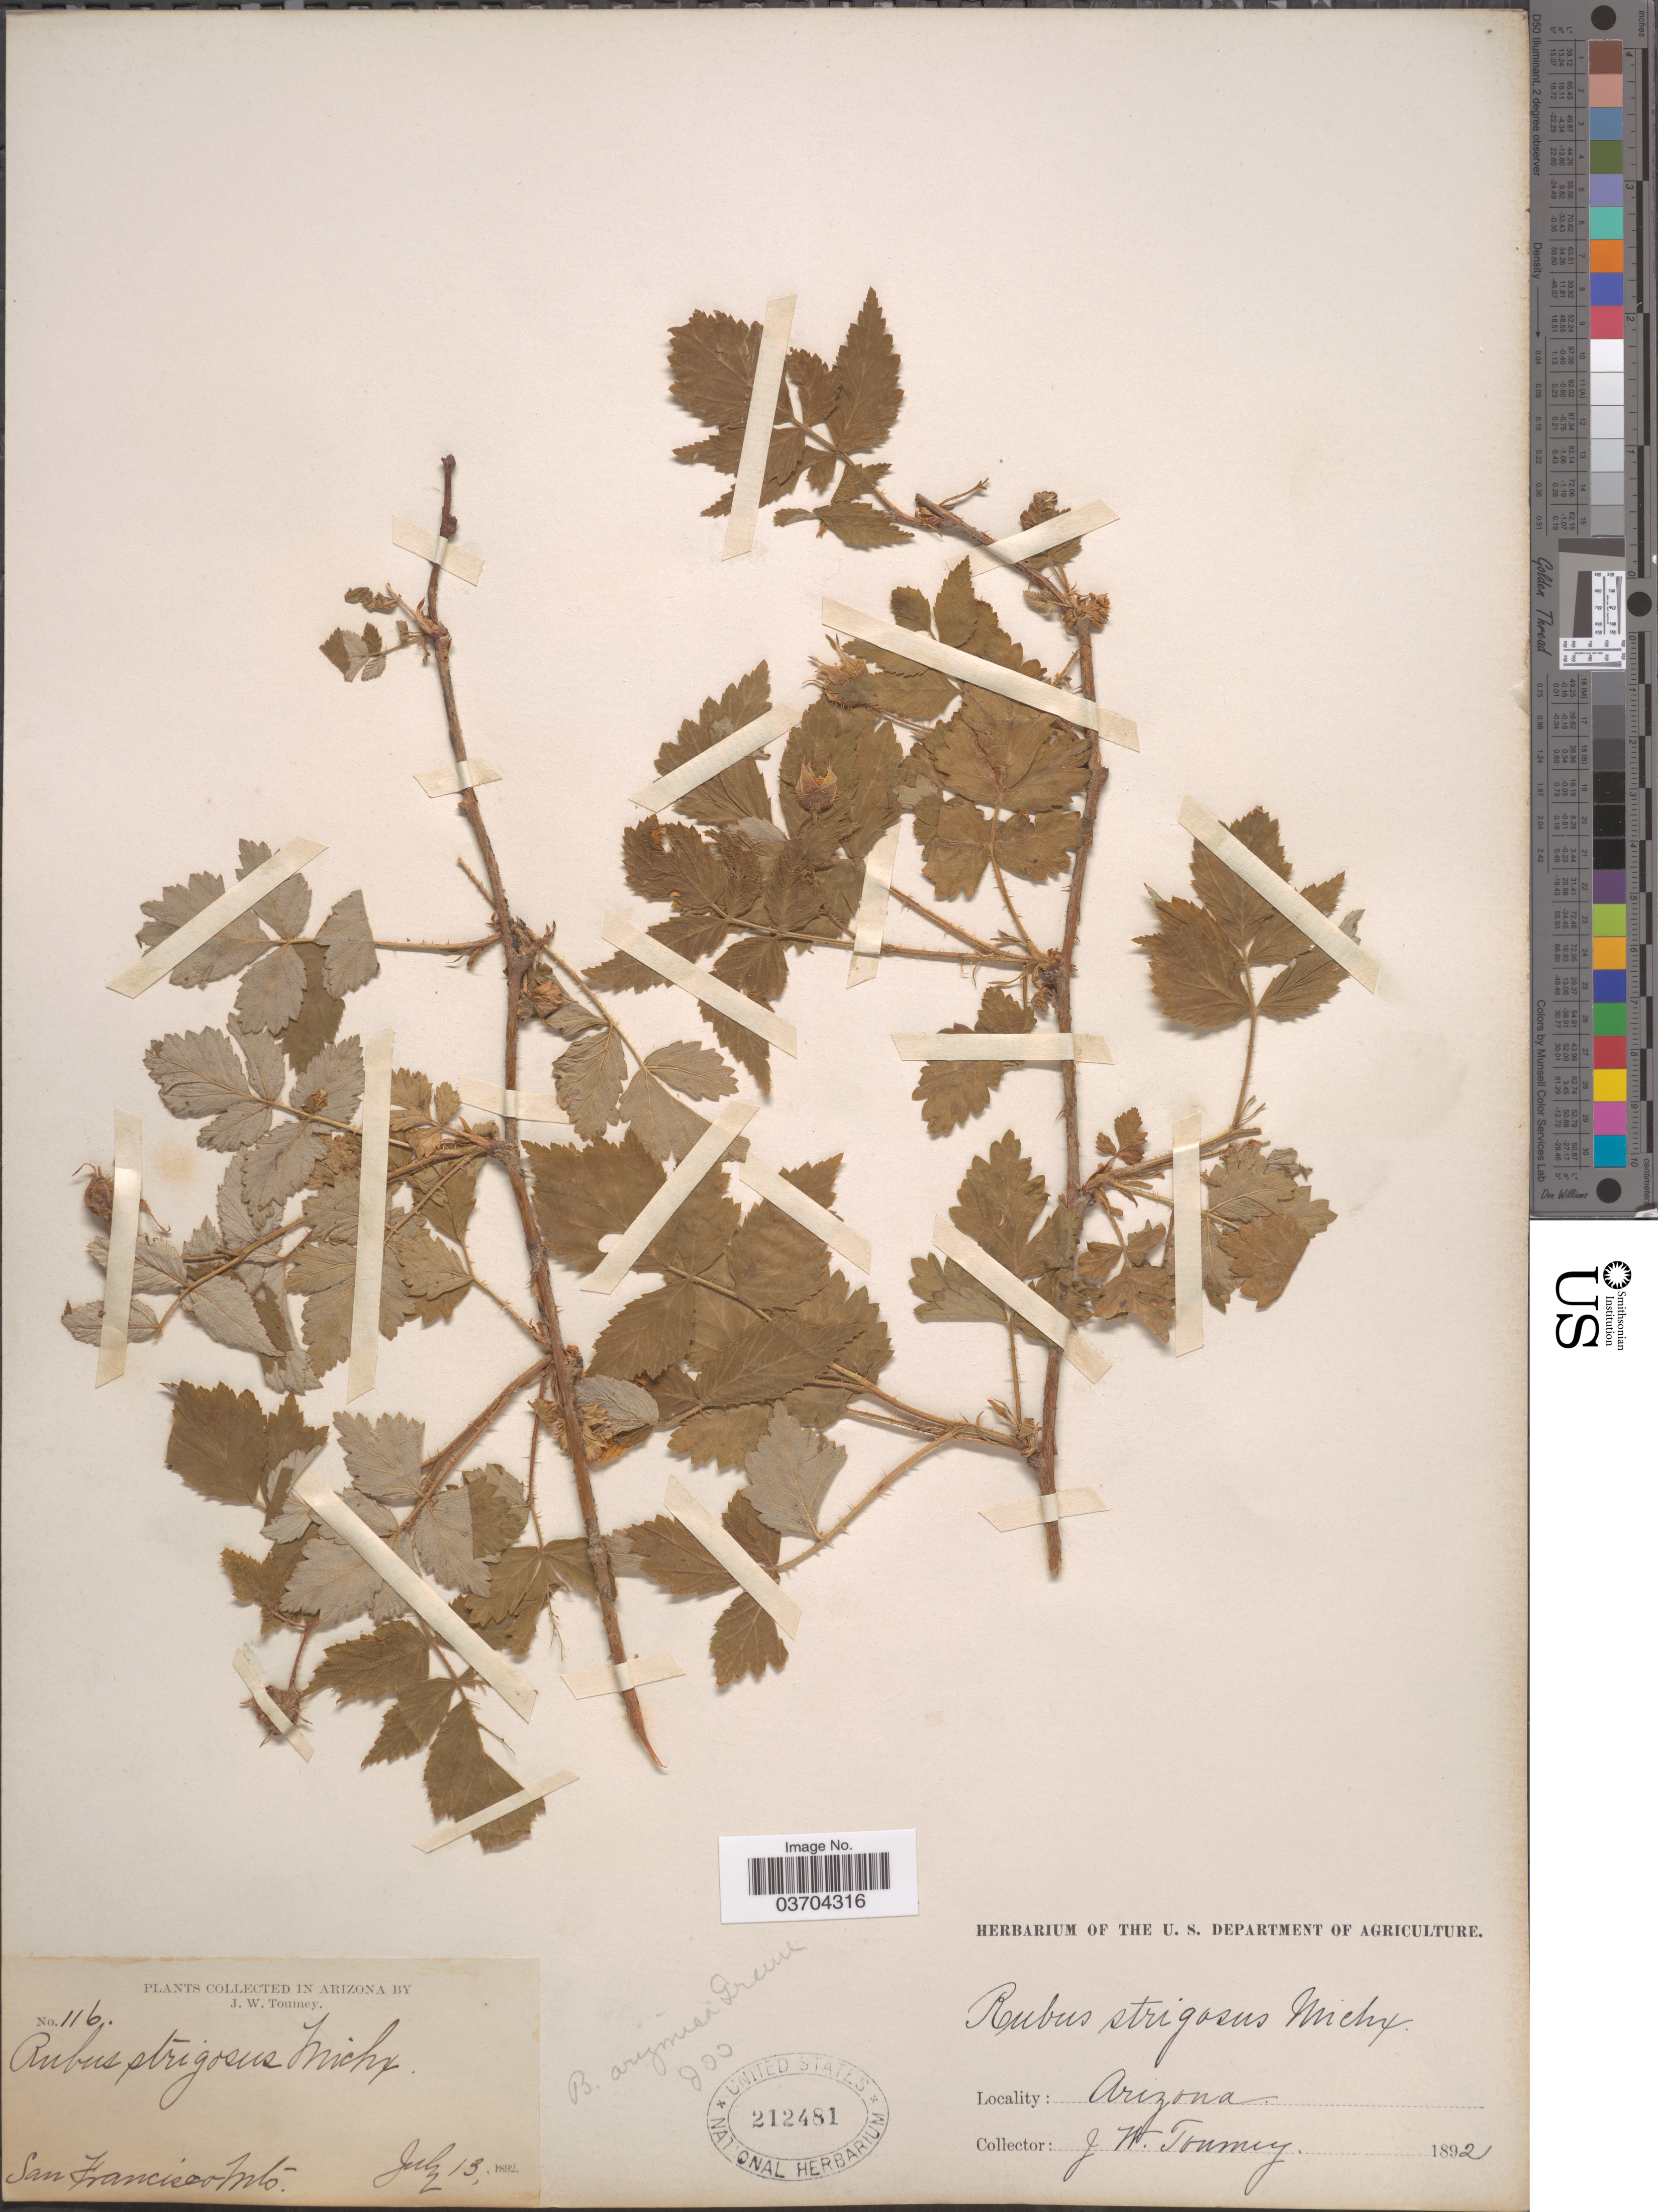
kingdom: Plantae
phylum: Tracheophyta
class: Magnoliopsida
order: Rosales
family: Rosaceae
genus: Rubus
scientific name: Rubus arizonicus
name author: (Greene) Rydb.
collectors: J. W. Toumey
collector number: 116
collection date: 1892-07-13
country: United States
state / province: Arizona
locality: San Francisco Mts.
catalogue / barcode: US 212481